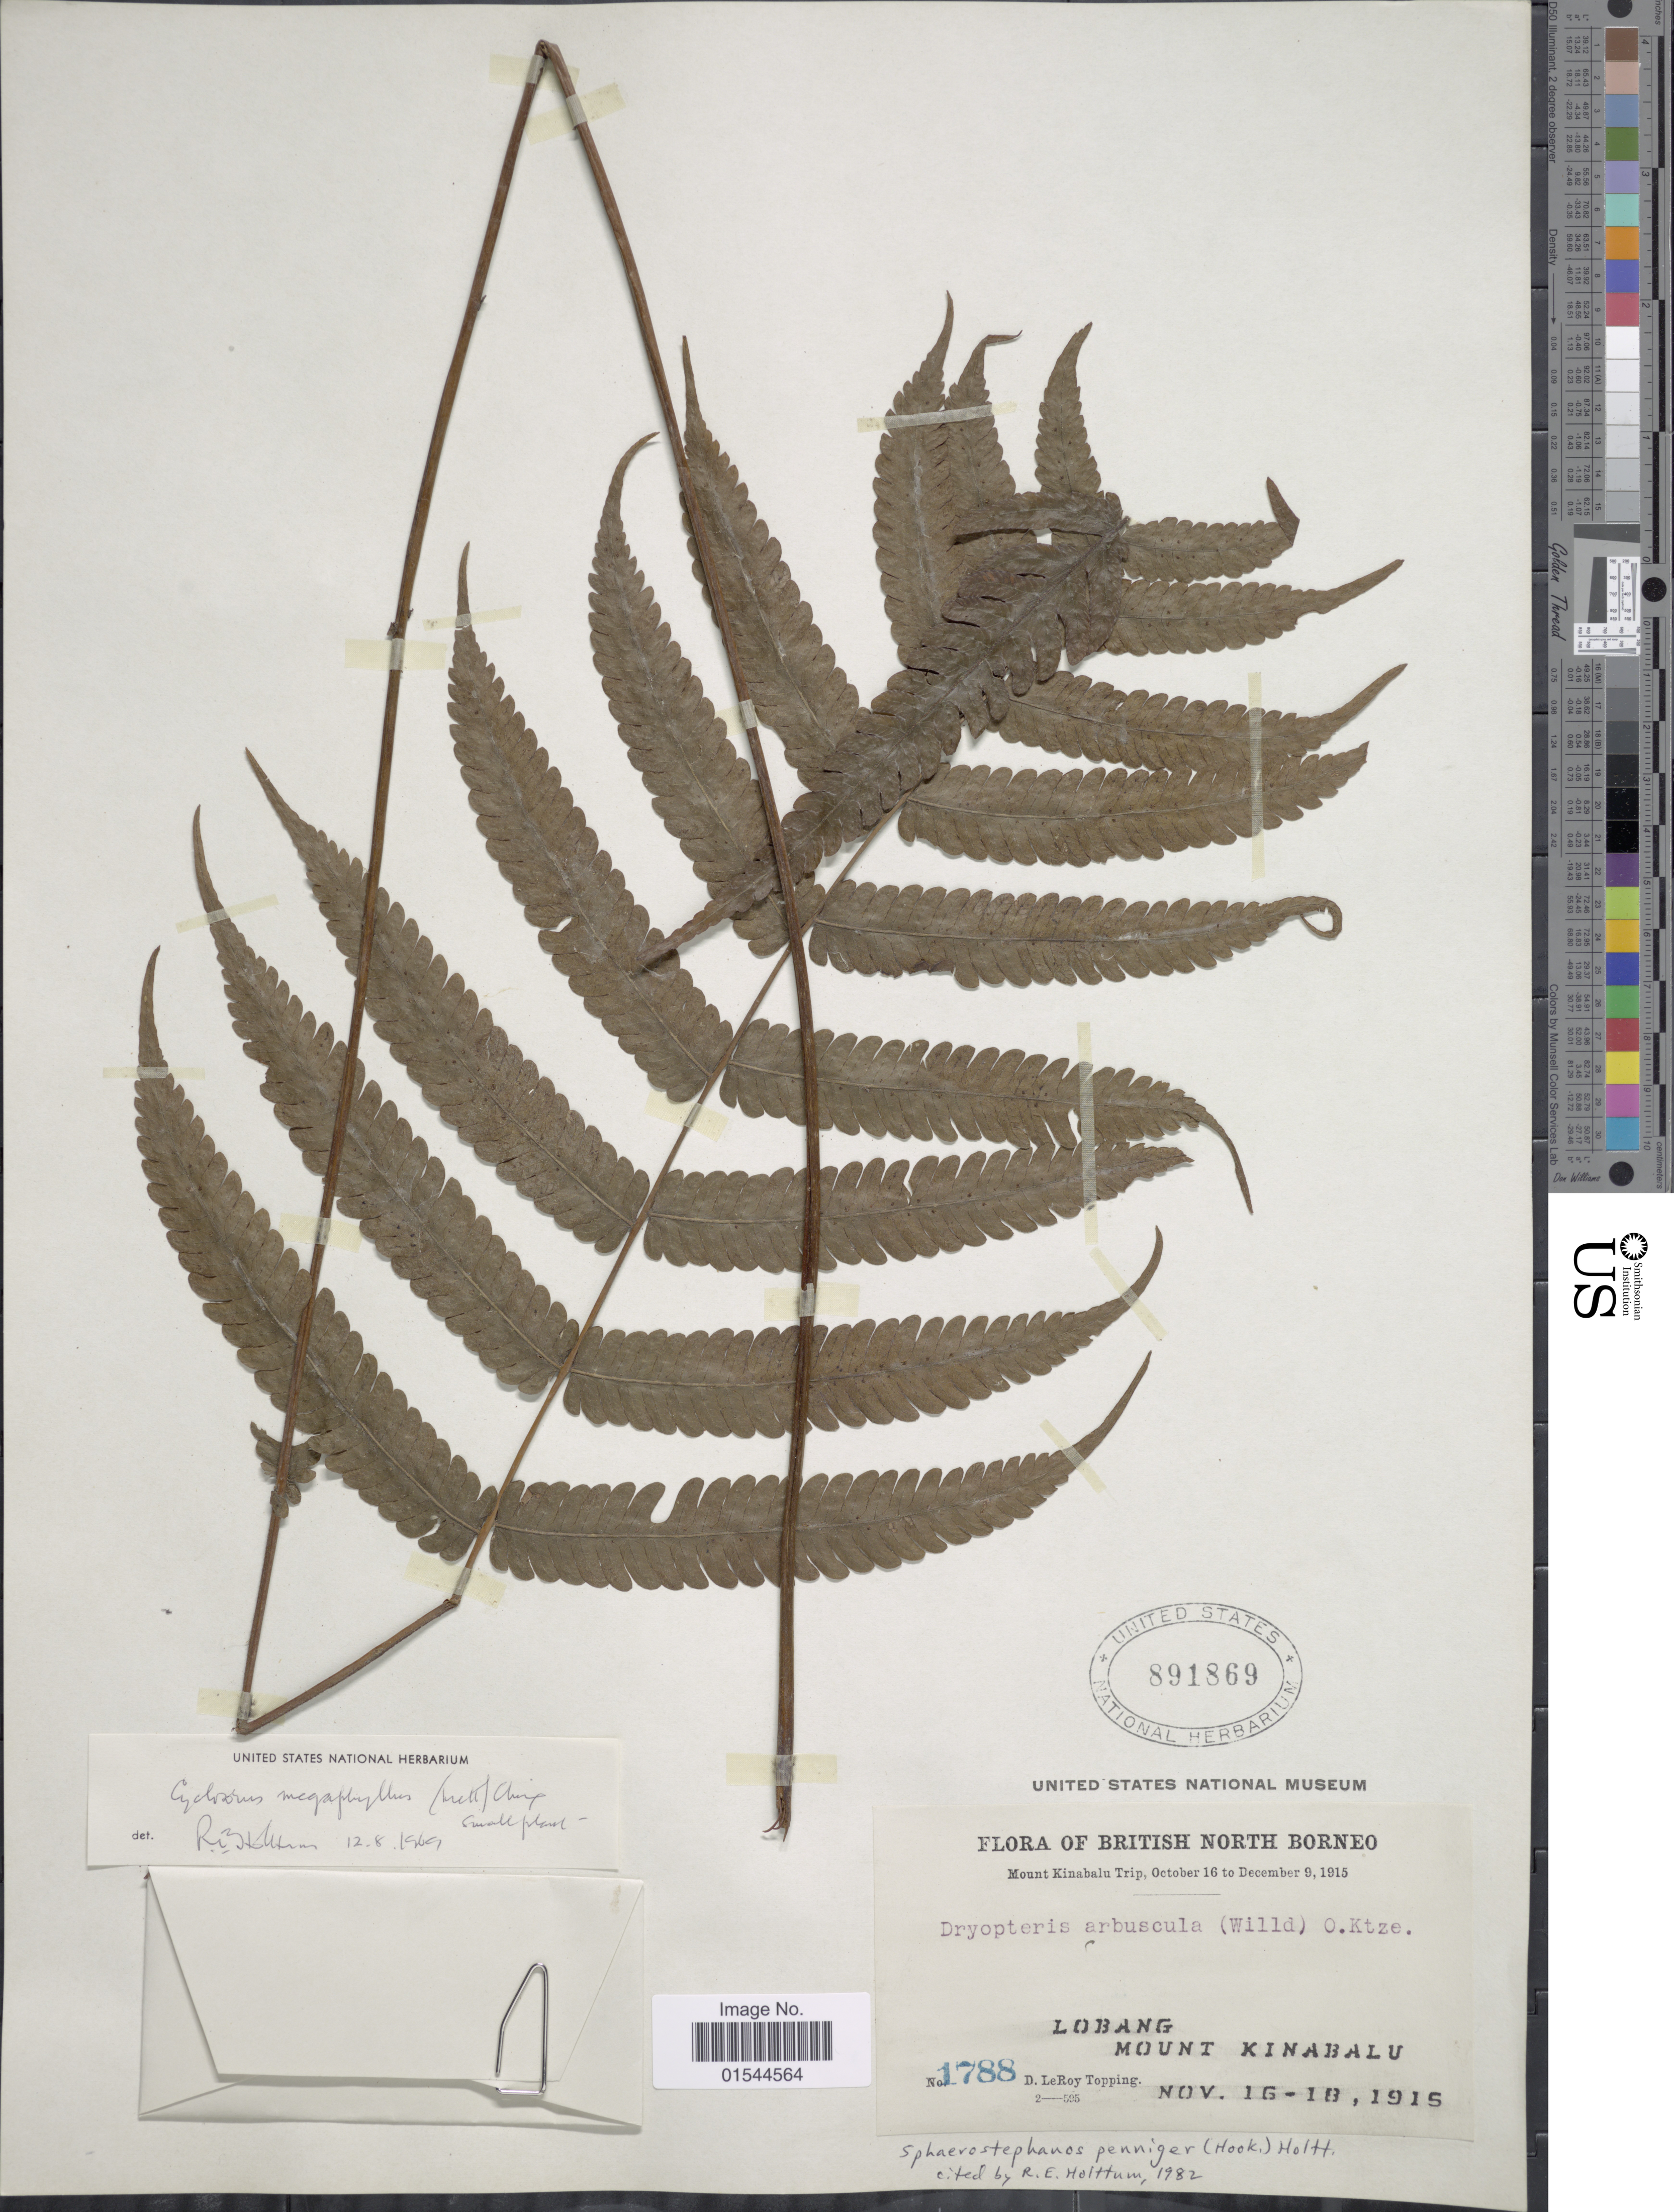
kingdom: Plantae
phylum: Tracheophyta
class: Polypodiopsida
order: Polypodiales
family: Thelypteridaceae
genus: Pneumatopteris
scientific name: Pneumatopteris pennigera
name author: (G. Forst.) Holttum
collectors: D. L. Topping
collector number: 1788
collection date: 1915-11-16/1915-11-18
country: Malaysia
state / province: Sabah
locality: British North Borneo, Lobang, Mount Kinabalu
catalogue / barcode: US 891869